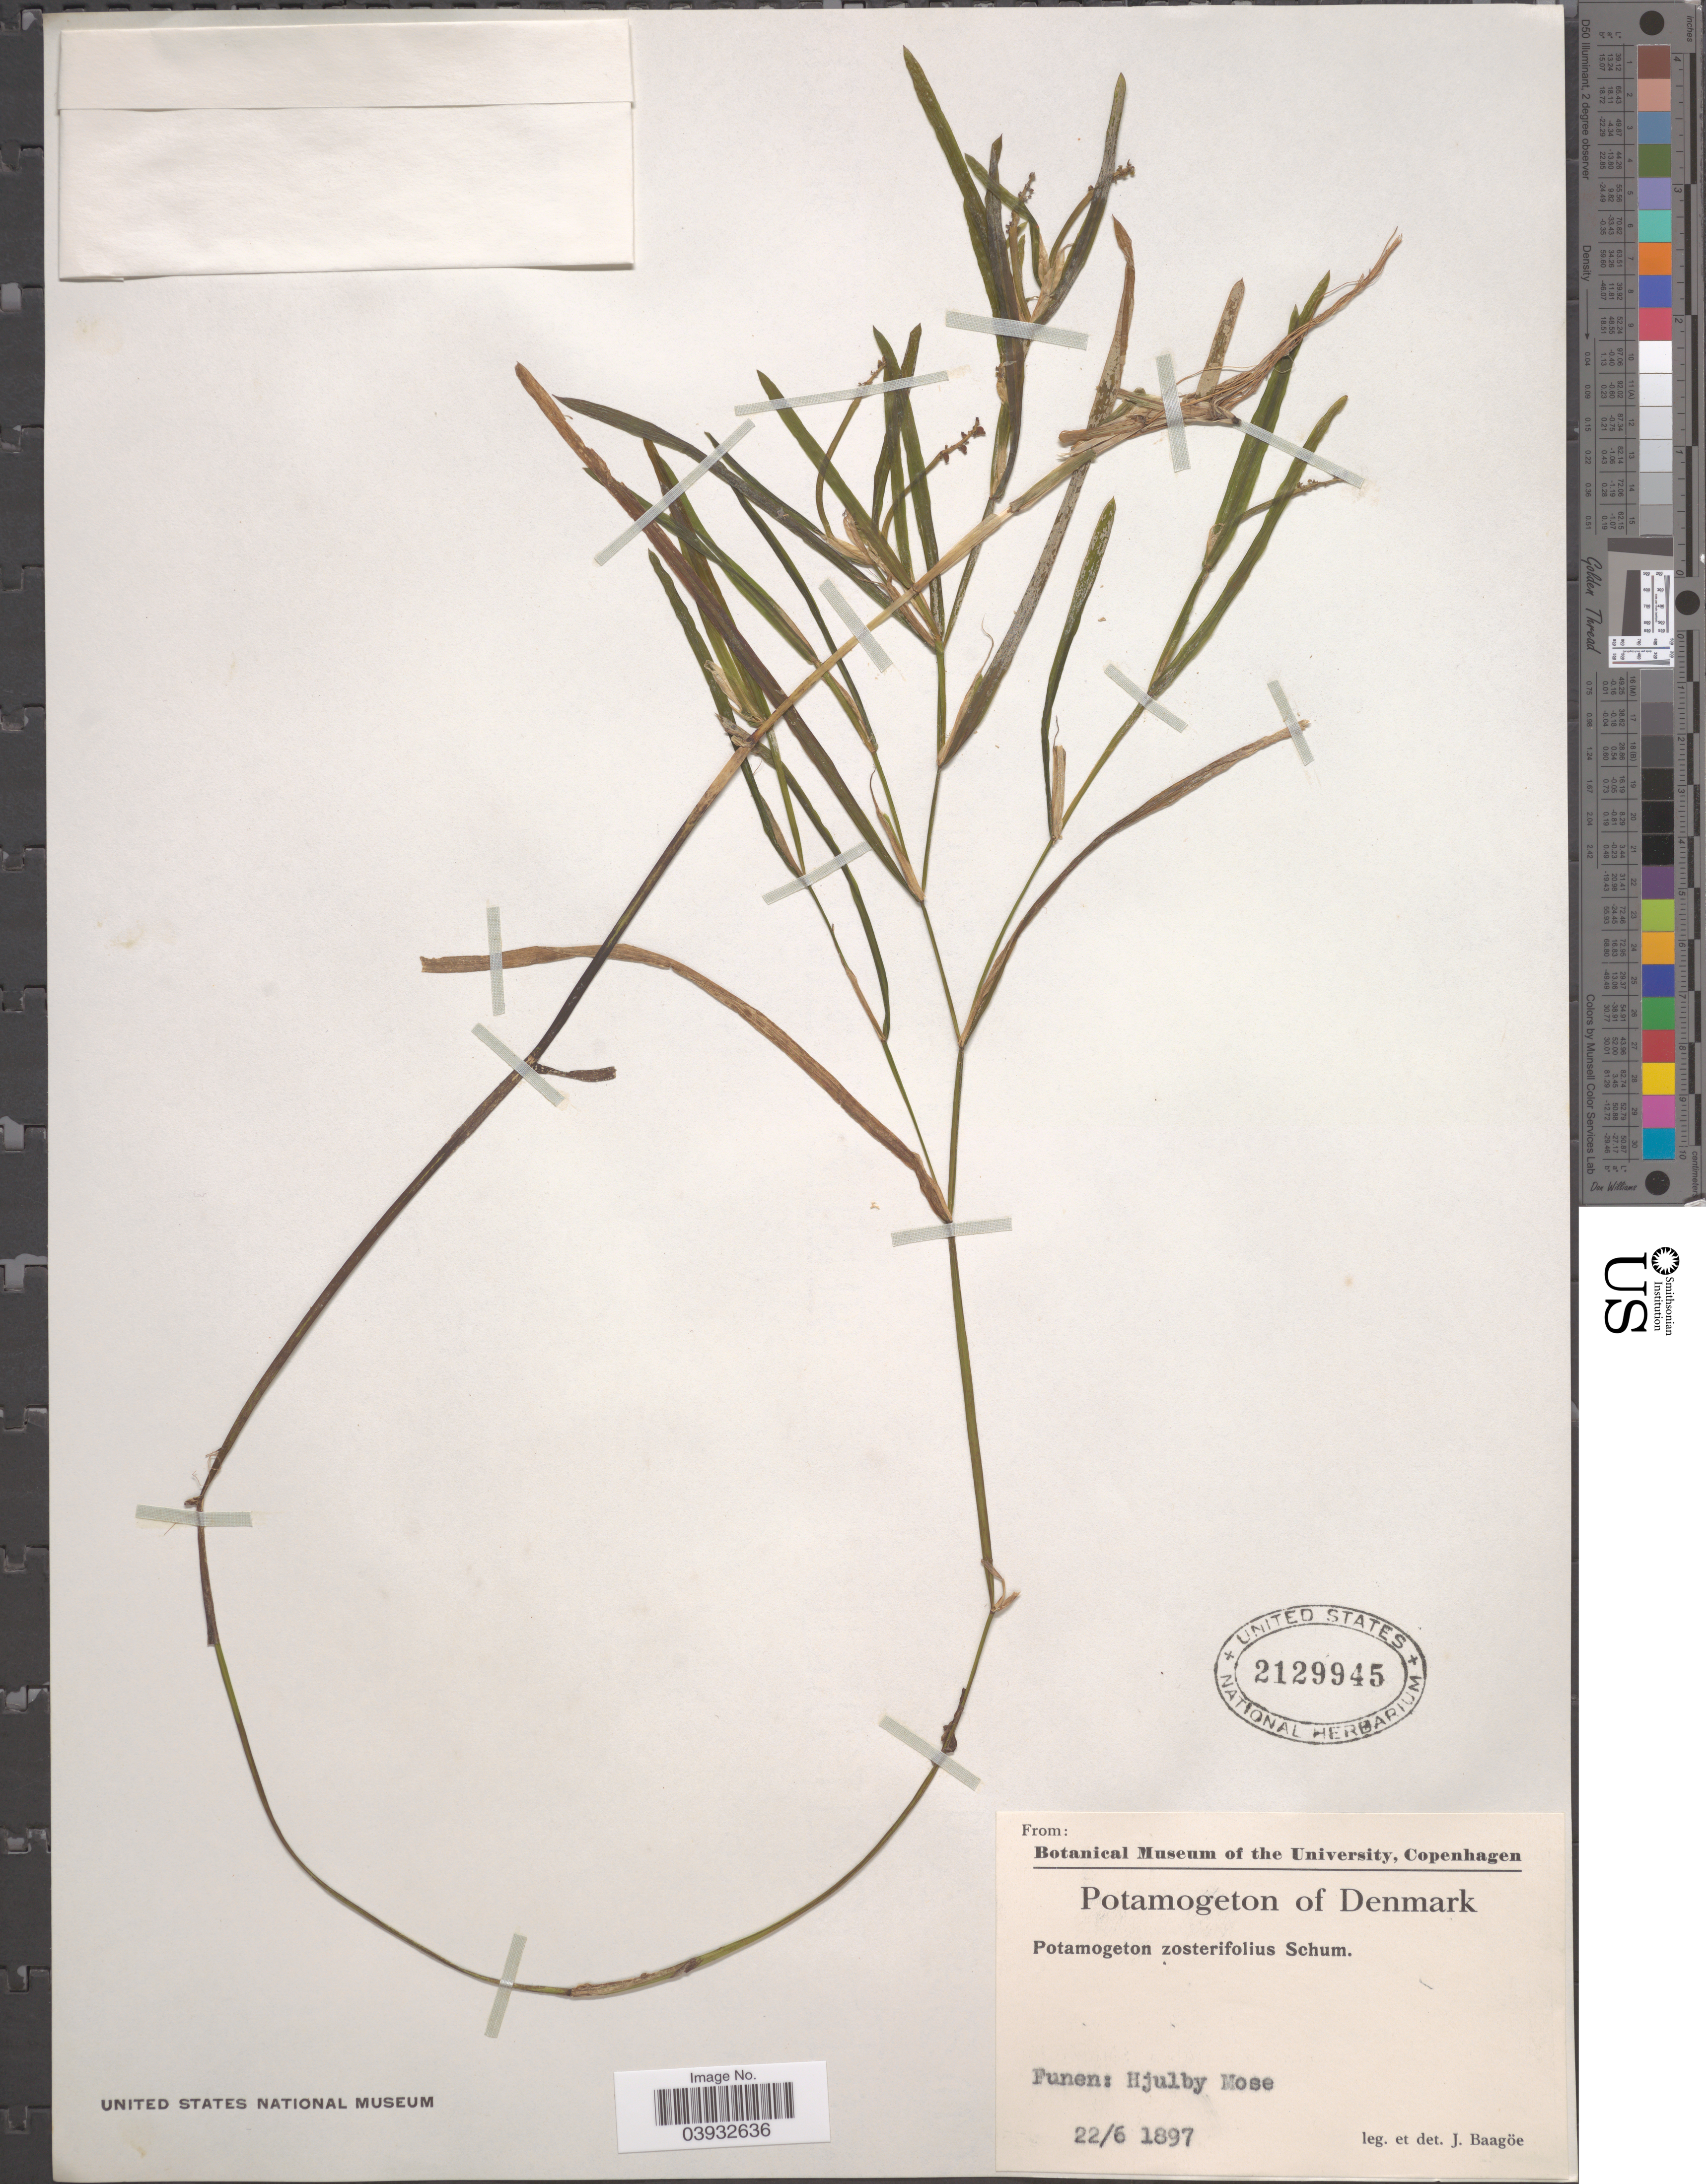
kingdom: Plantae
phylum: Tracheophyta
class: Liliopsida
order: Alismatales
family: Potamogetonaceae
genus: Potamogeton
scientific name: Potamogeton zosterifolius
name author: Schumach.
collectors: J. Baagoe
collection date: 1897-06-22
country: Denmark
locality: Funen: Hjulby Mose.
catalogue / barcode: US 2129945